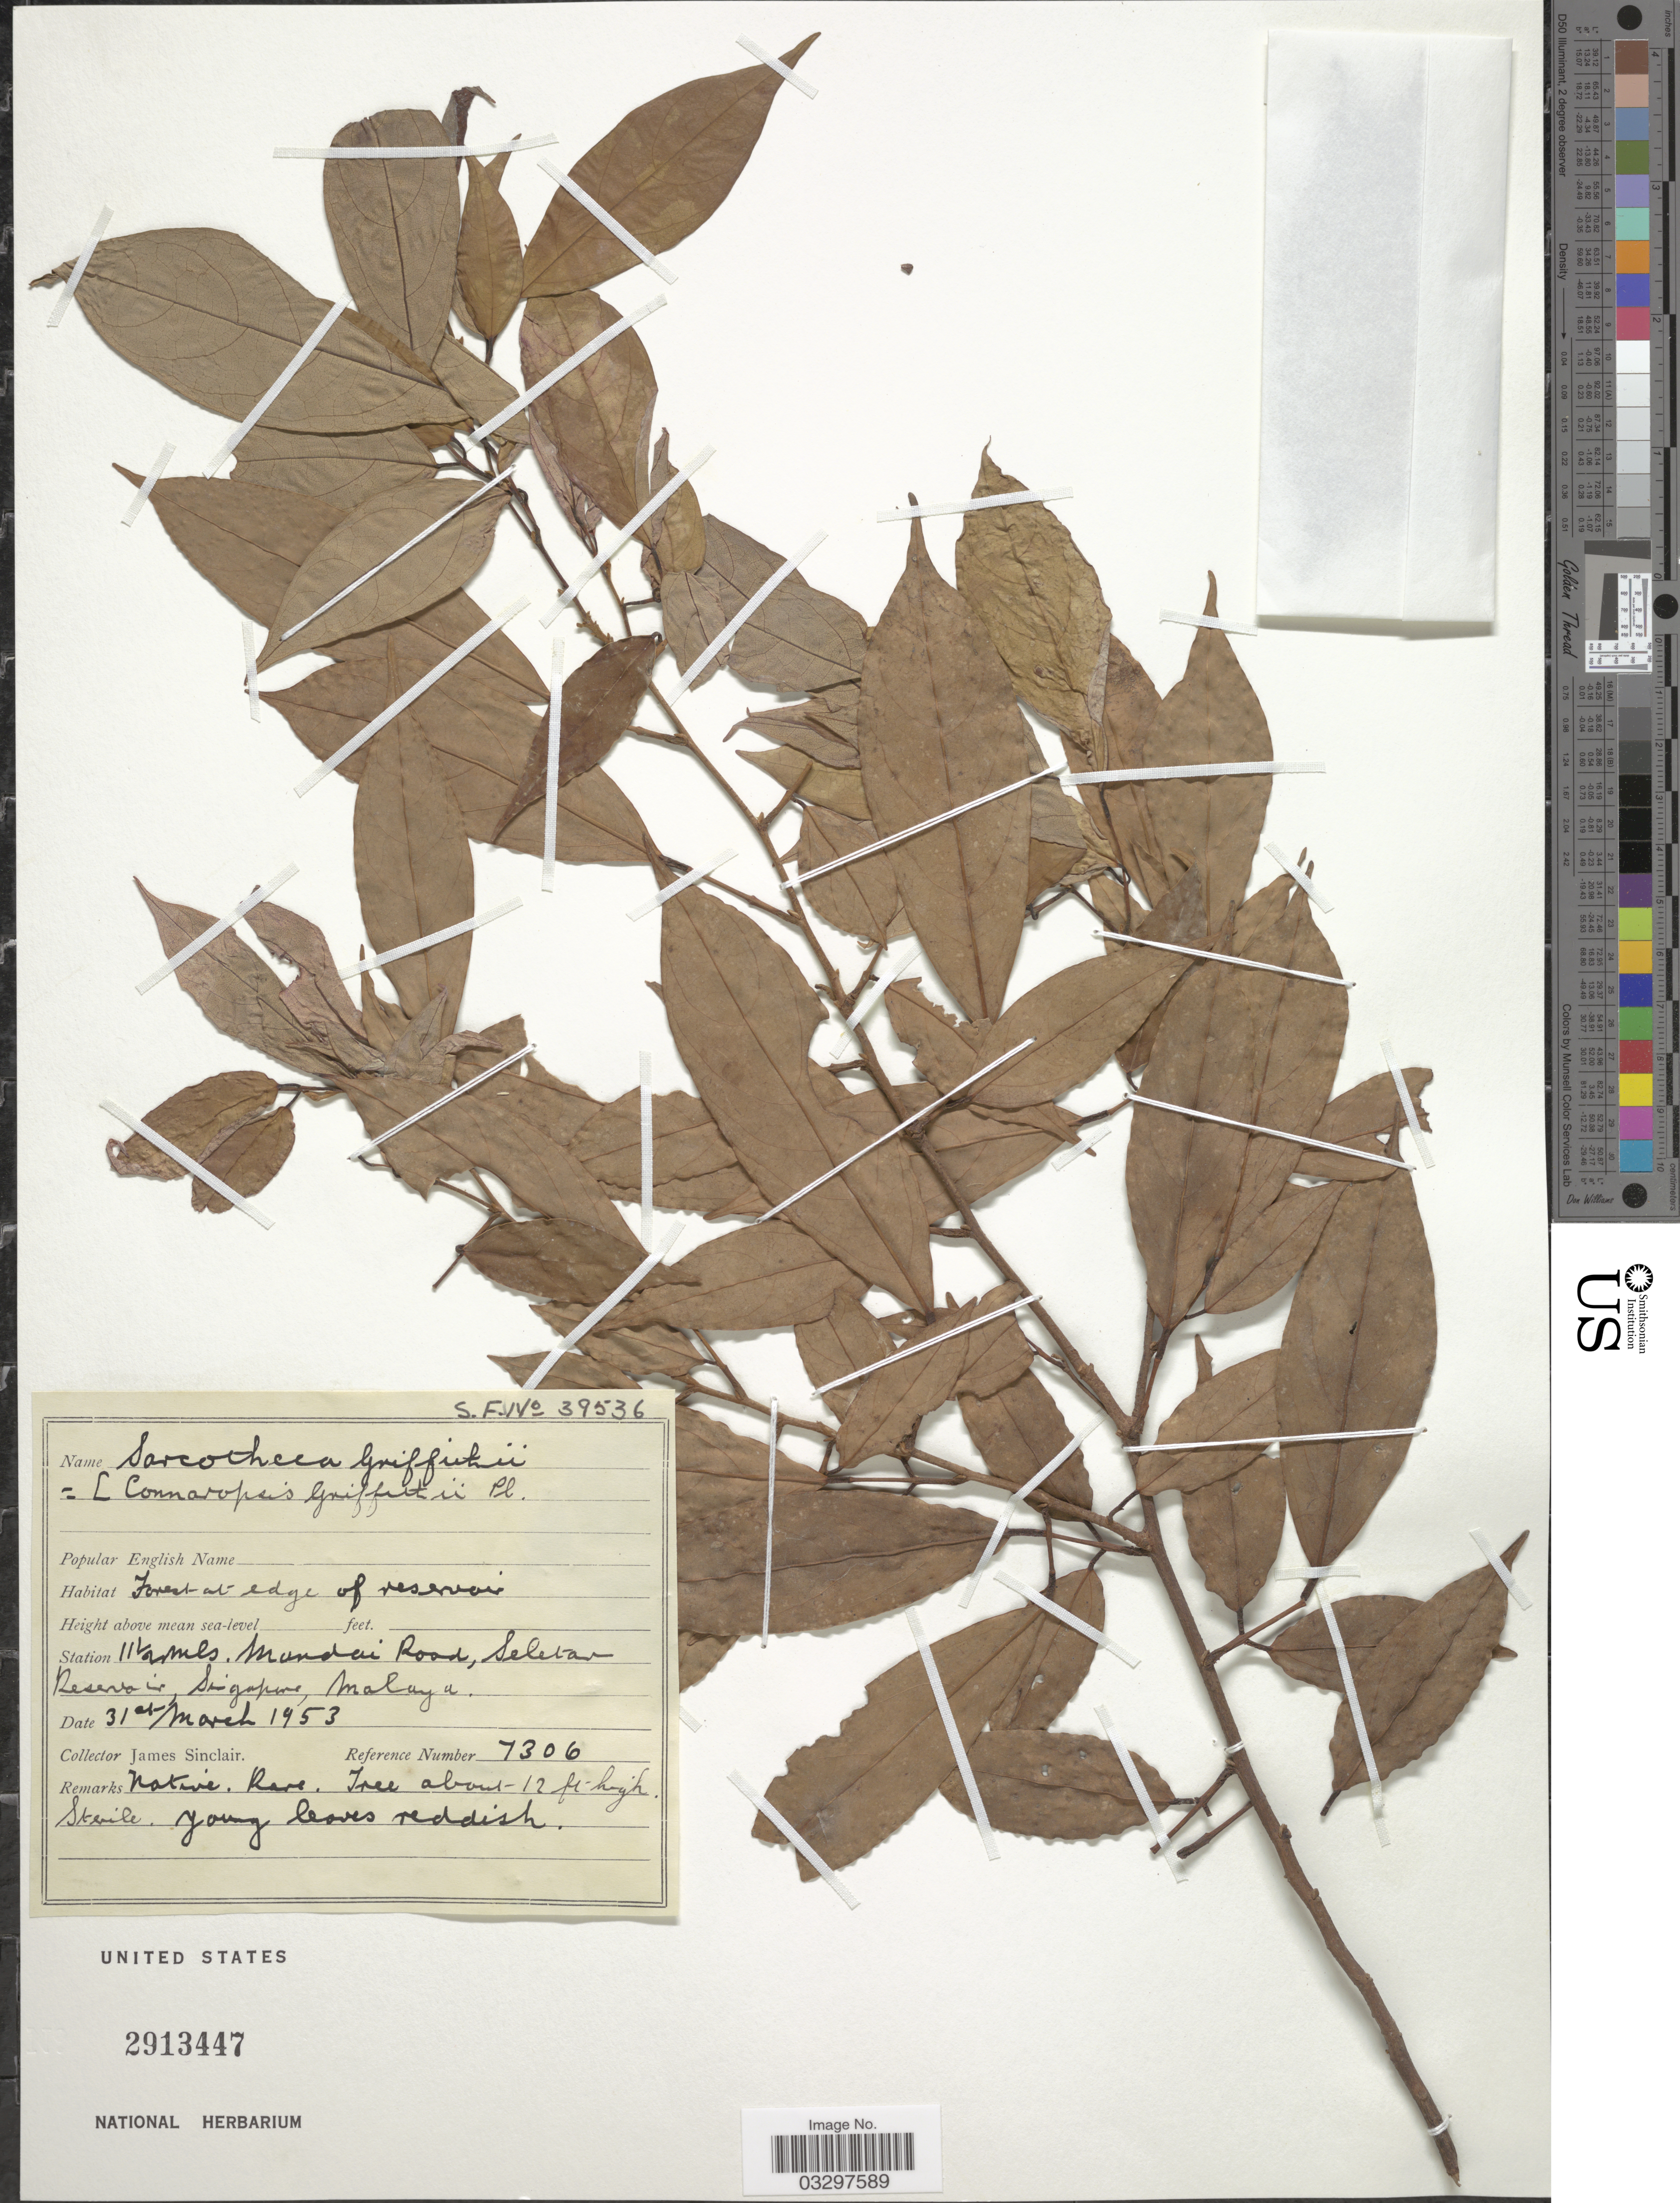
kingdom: Plantae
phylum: Tracheophyta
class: Magnoliopsida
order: Oxalidales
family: Oxalidaceae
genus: Sarcotheca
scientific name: Sarcotheca griffithii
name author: Hallier f.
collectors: J. Sinclair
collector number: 7306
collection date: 1953-03-31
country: Singapore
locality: Station 11½ mls. Mandai Road, Seletan Reservoir, Singapore, Malaya.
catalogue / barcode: US 2913447